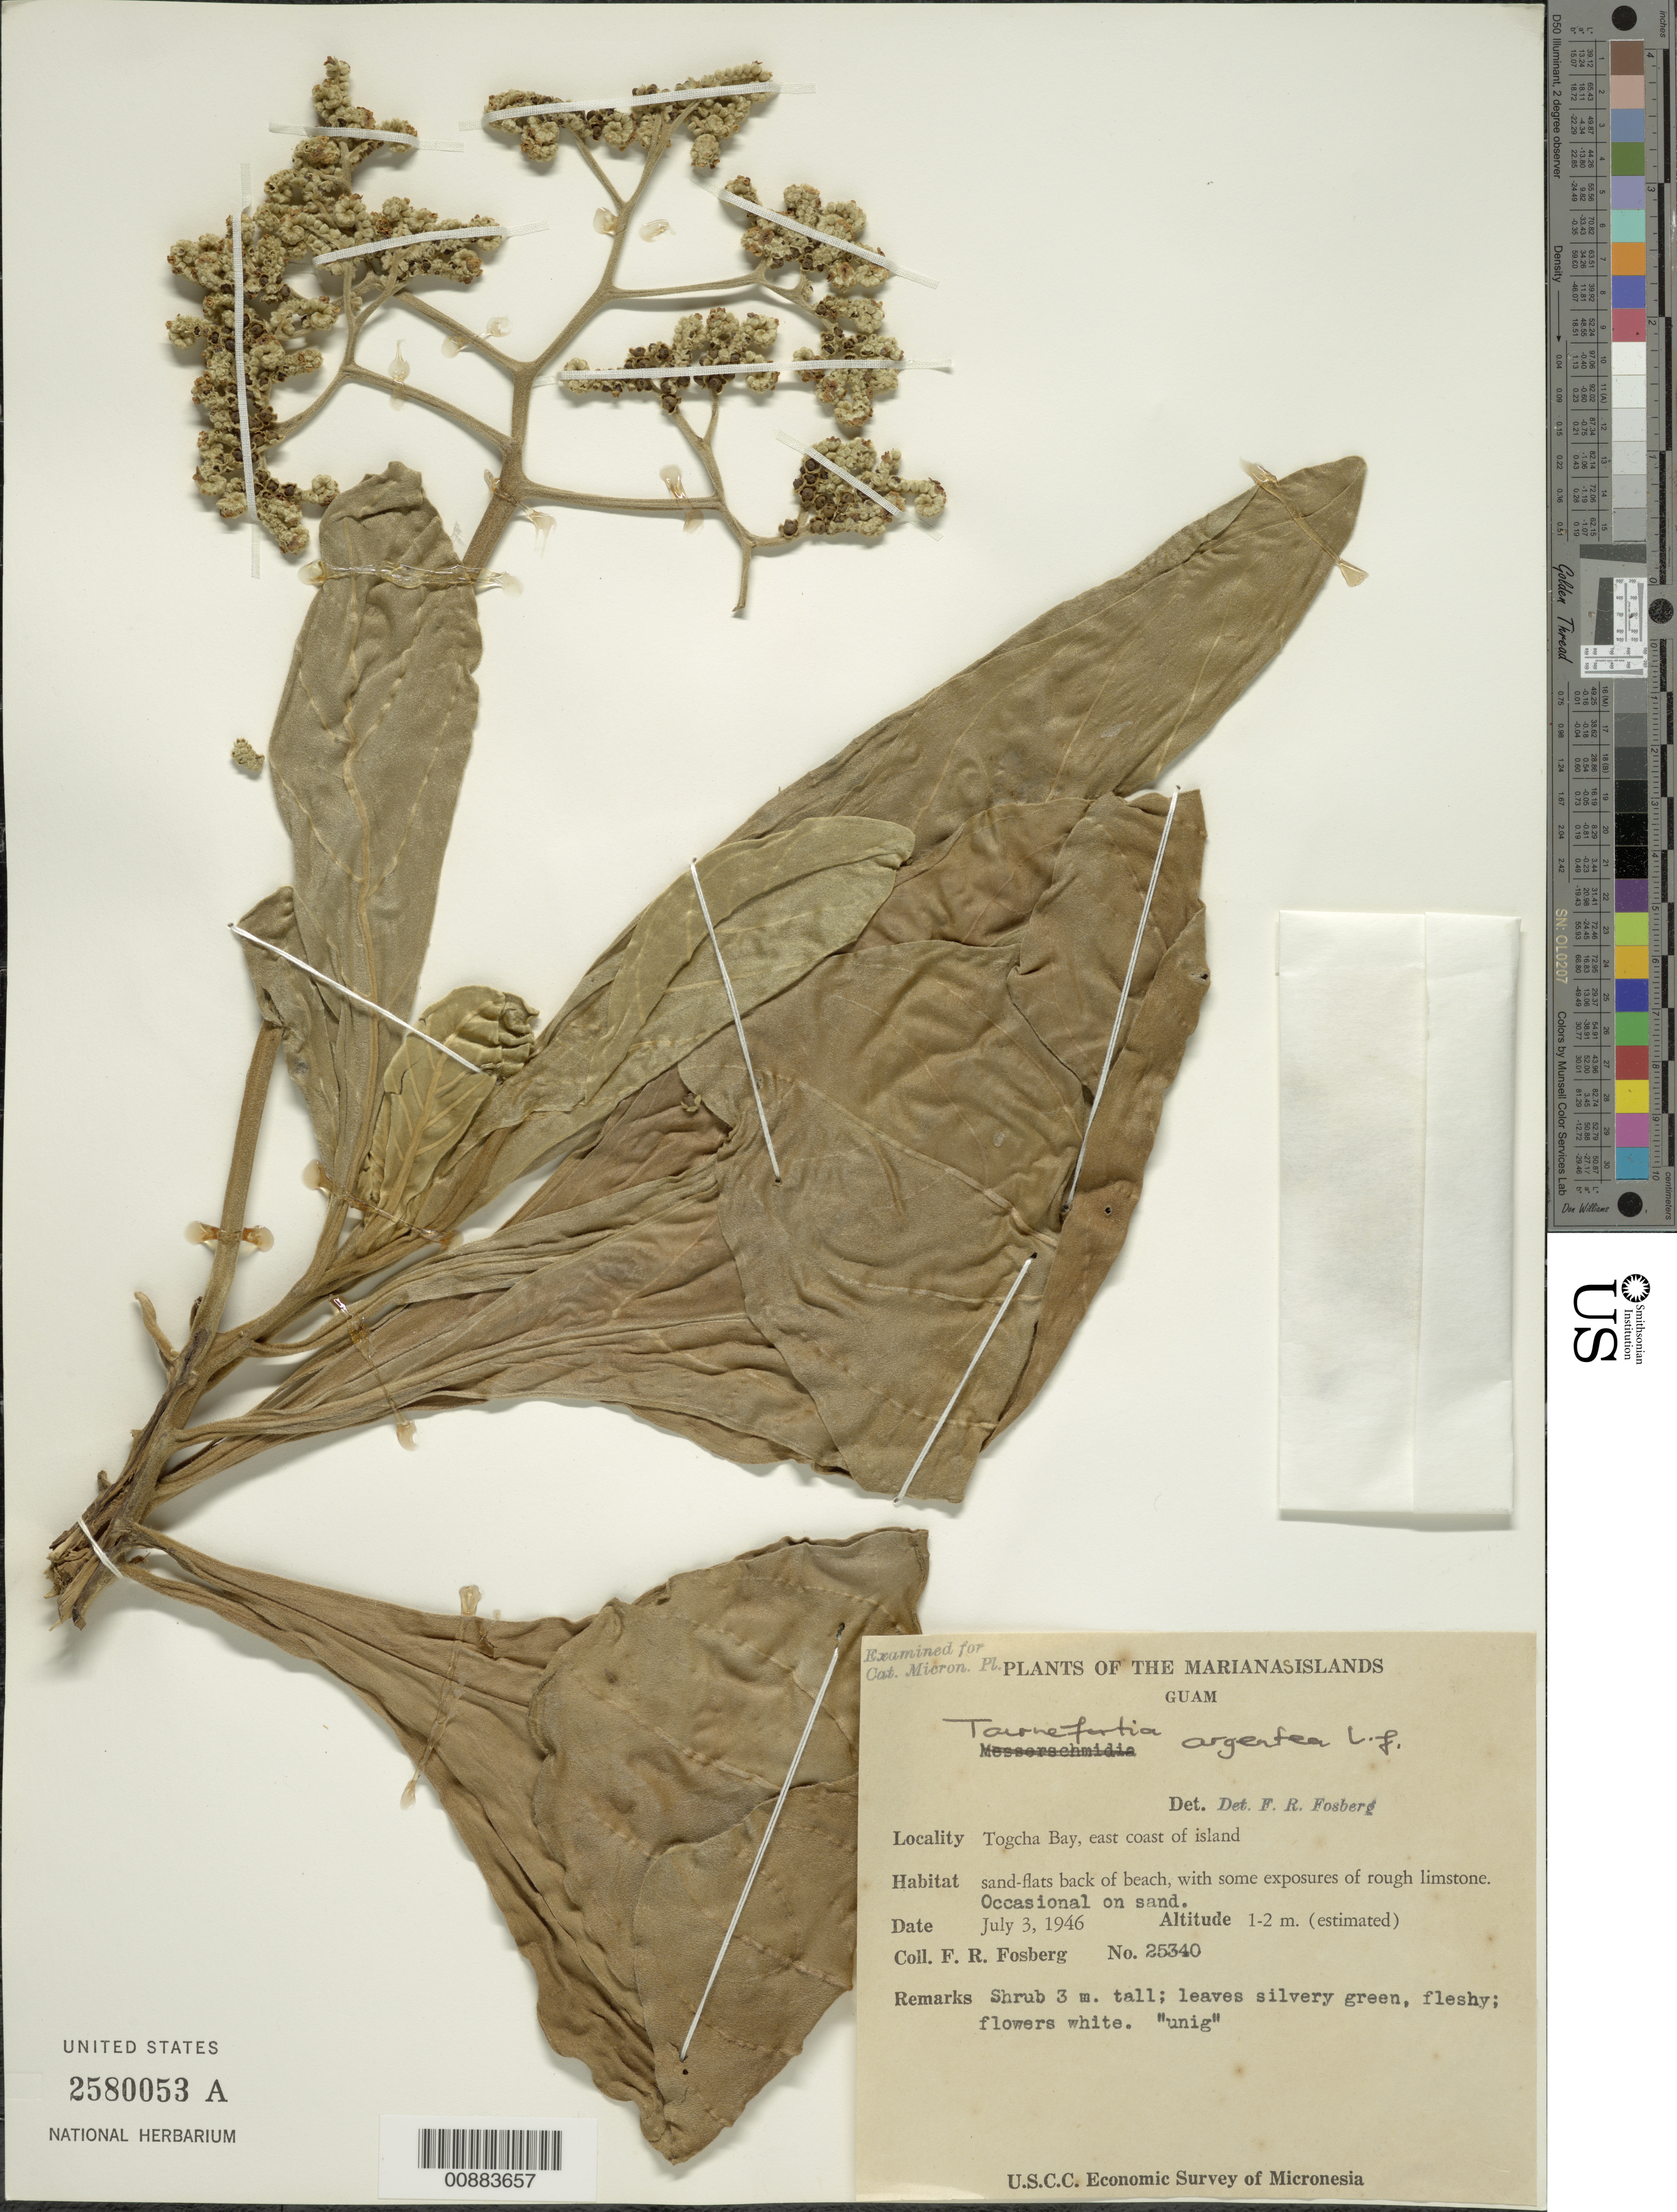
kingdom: Plantae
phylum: Tracheophyta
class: Magnoliopsida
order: Boraginales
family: Heliotropiaceae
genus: Heliotropium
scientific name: Heliotropium arboreum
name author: (Blanco) Mabberley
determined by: Wagner, W. L., (BOT), Smithsonian Institution - National Museum of Natural History (UNITED STATES)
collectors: F. R. Fosberg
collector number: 25240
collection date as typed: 03 Jul 1946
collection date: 1946-07-03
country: Guam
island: Guam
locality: Togcha Ban, E coast of island.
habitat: sand flats backof beach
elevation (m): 1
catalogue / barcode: US 2580053